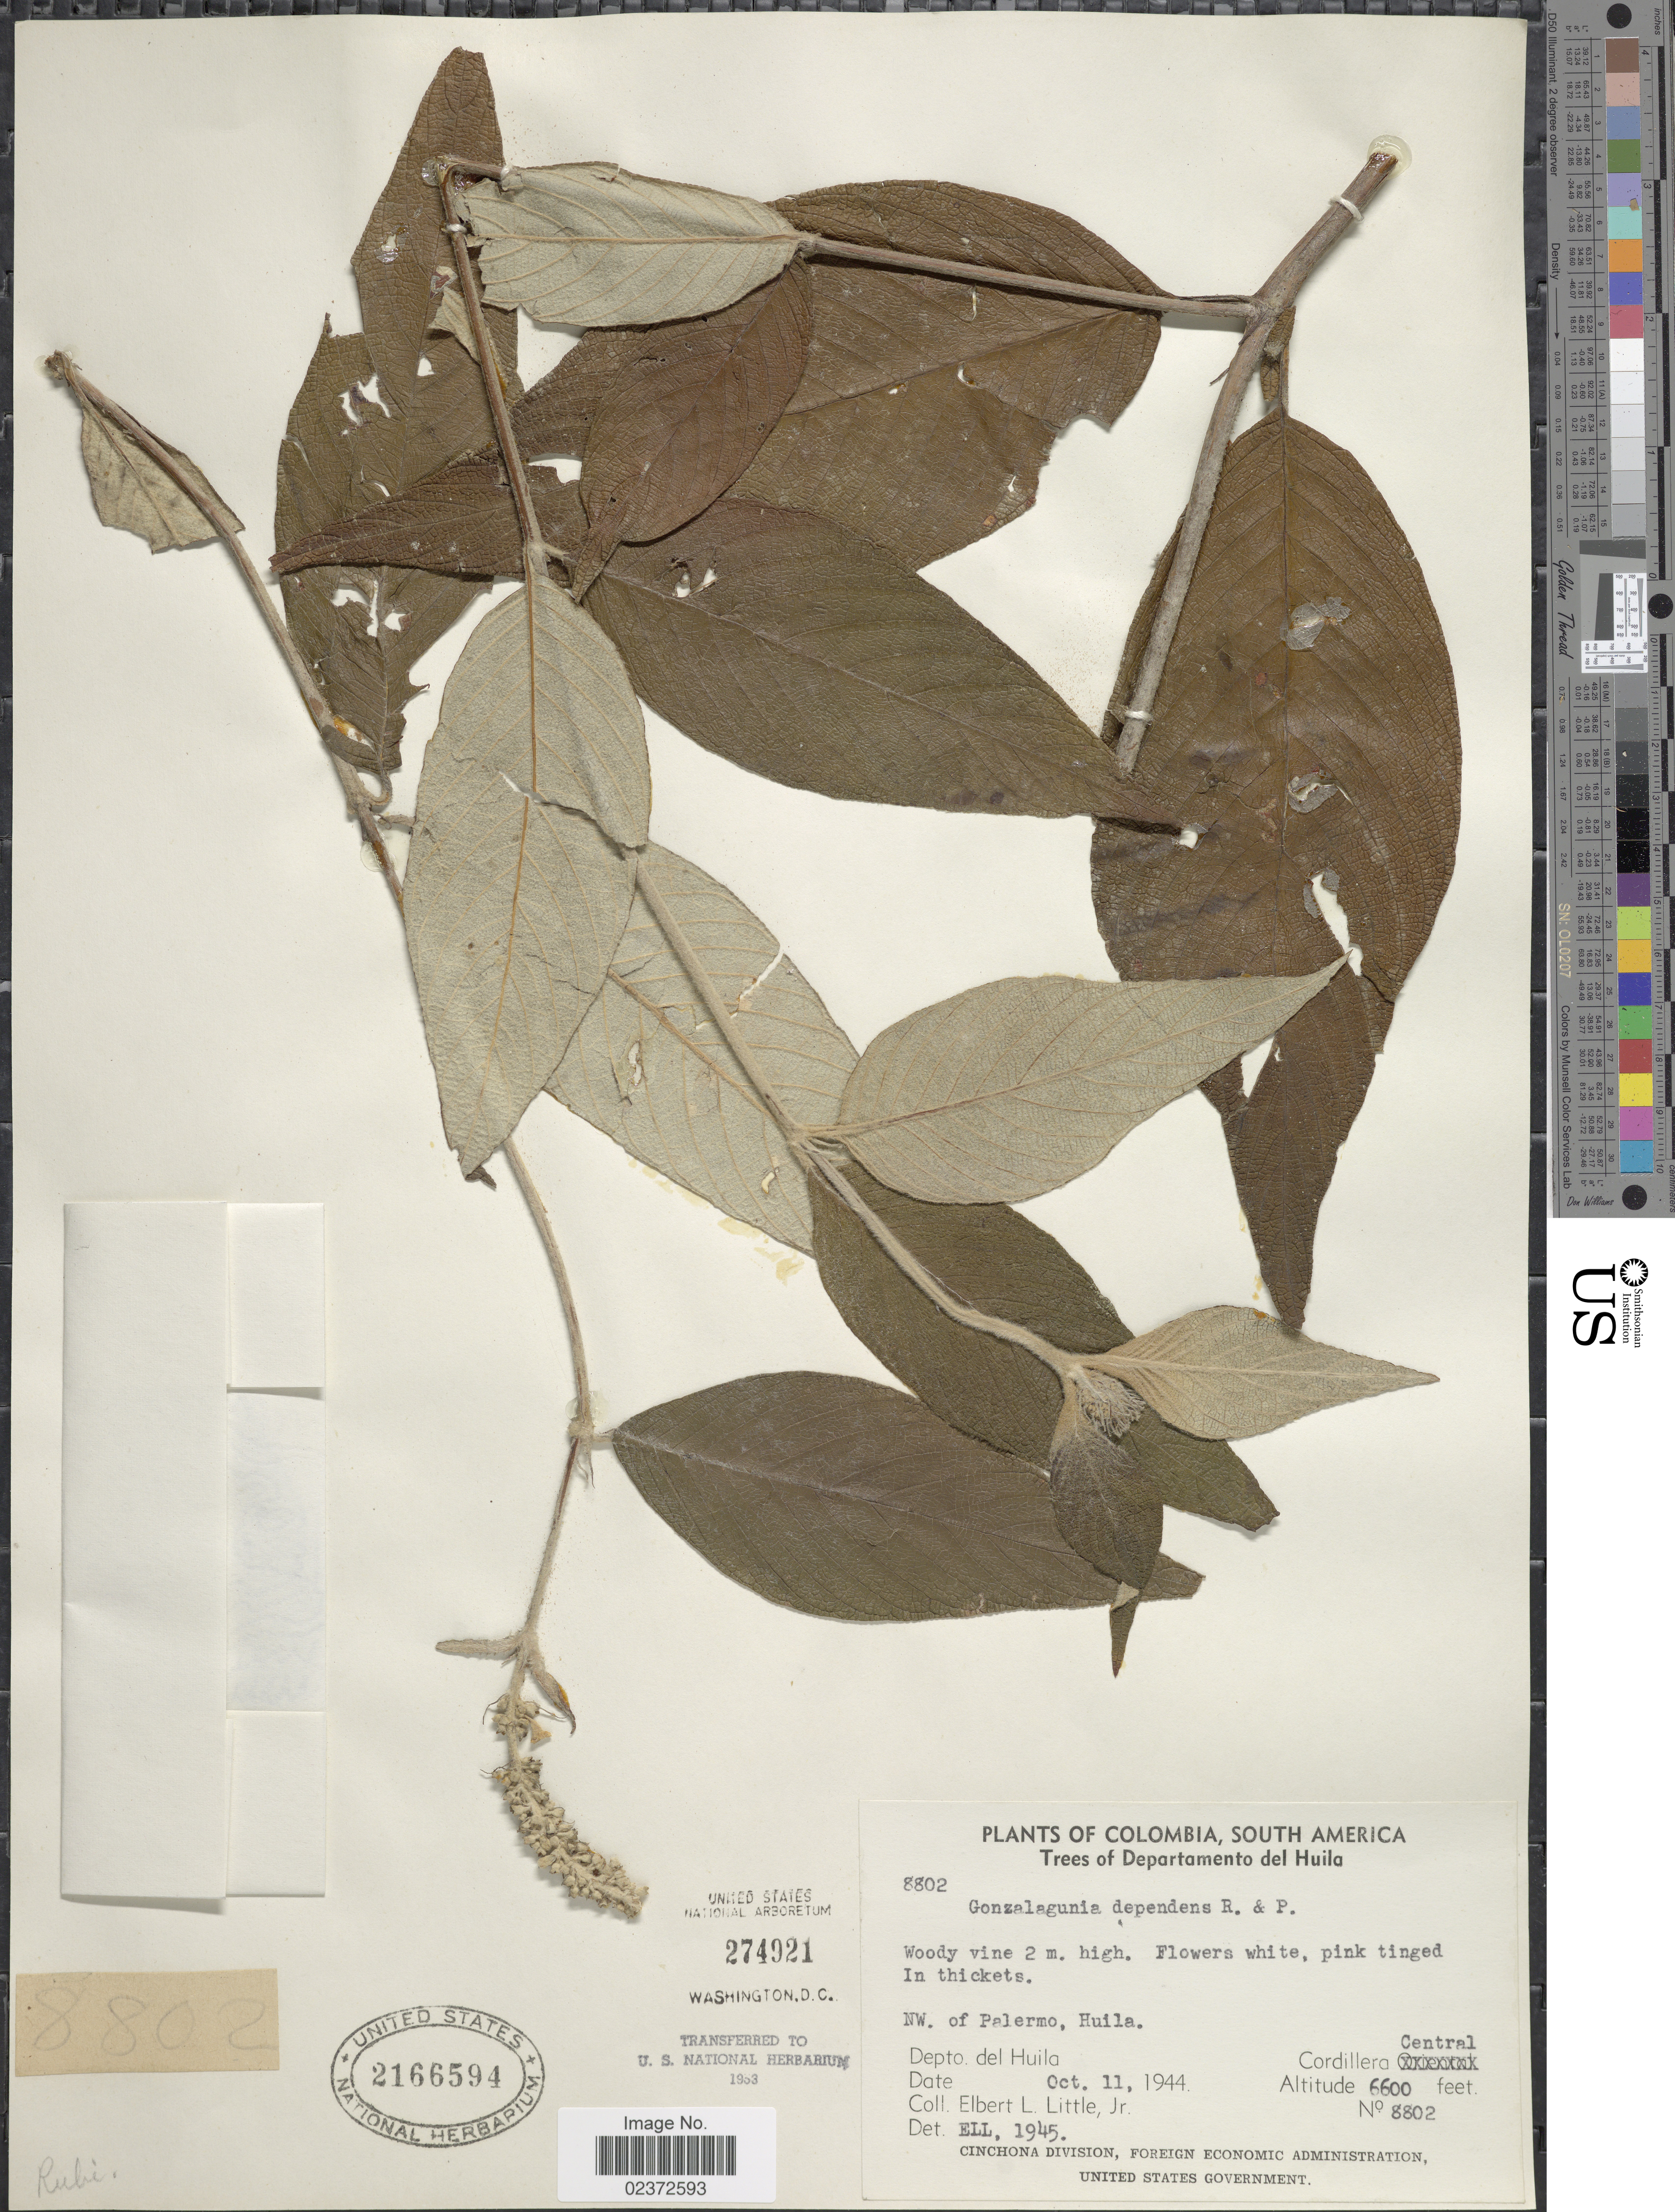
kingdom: Plantae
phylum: Tracheophyta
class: Magnoliopsida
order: Gentianales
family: Rubiaceae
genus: Gonzalagunia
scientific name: Gonzalagunia dependens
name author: Ruiz & Pav.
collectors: E. L. Little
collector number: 8802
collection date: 1944-10-11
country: Colombia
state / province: Huila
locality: Departamento del Huila. NW. of Palermo, Huila. Cordillera Central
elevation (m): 2012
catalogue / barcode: US 2166594